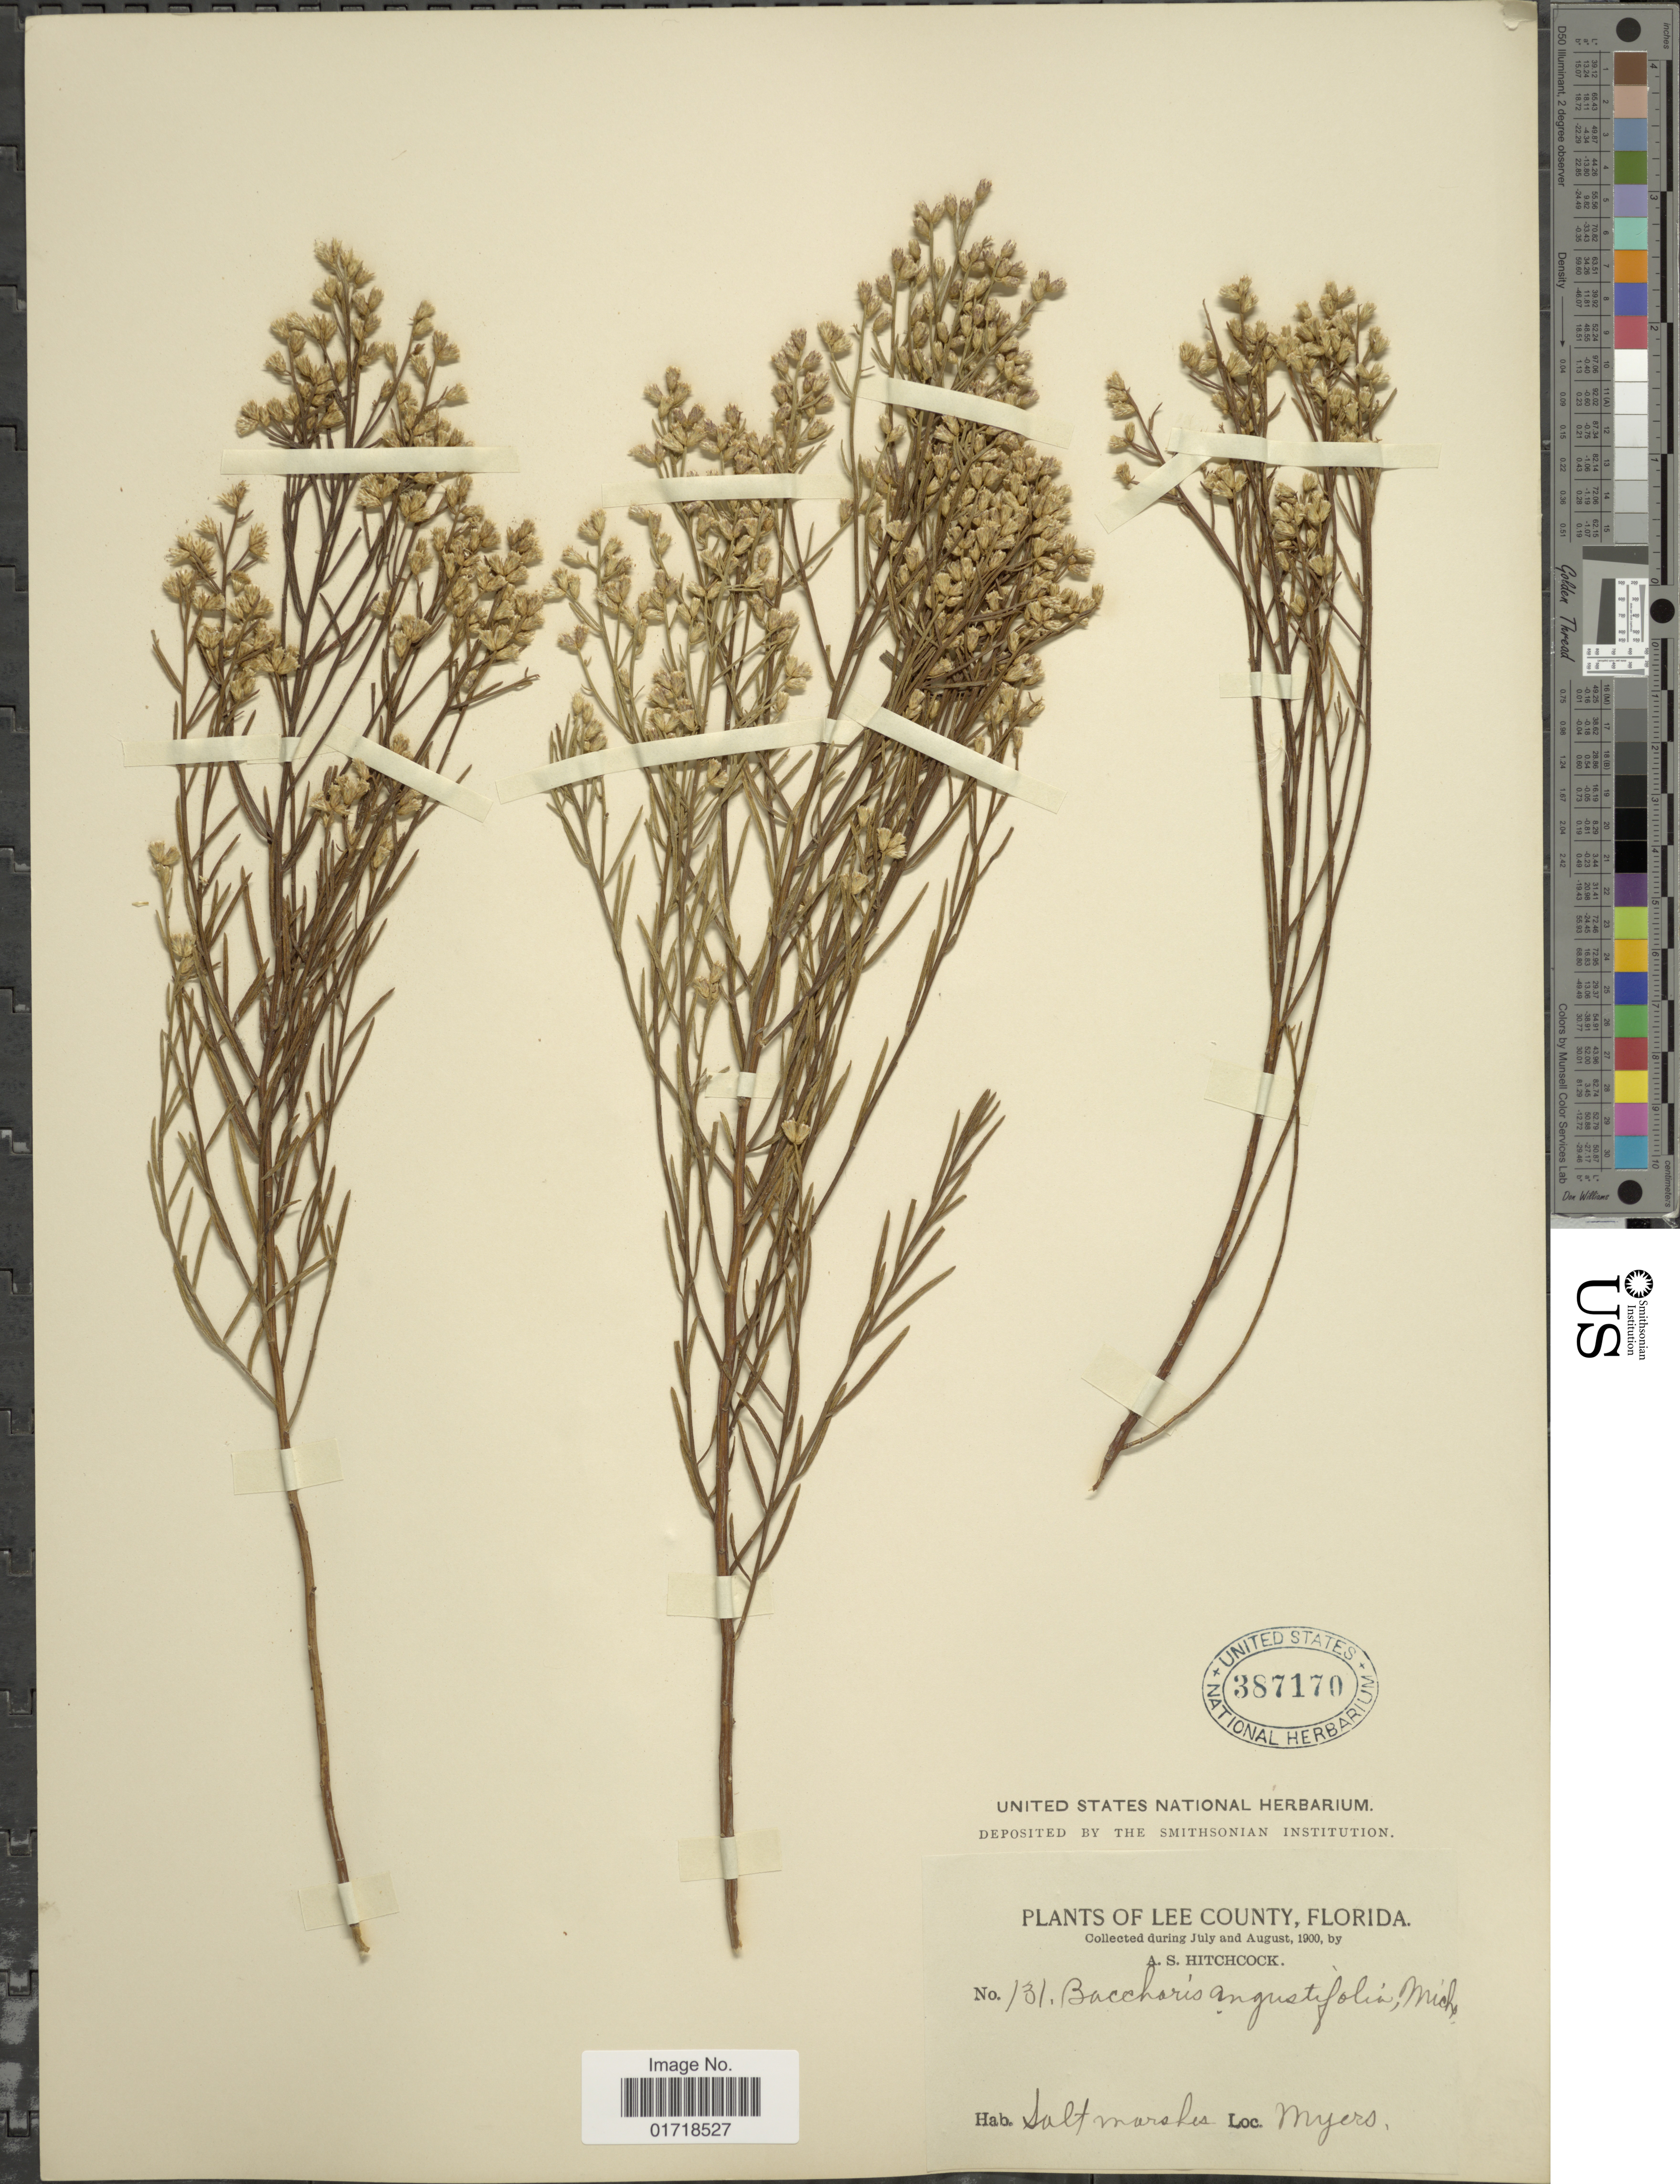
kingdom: Plantae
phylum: Tracheophyta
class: Magnoliopsida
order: Asterales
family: Asteraceae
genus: Baccharis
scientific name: Baccharis angustifolia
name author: Michx.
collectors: A. S. Hitchcock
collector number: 131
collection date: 1900-07/1900-08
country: United States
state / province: Florida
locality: Lee County, Salt Marshes,Meyers.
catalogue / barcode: US 387170